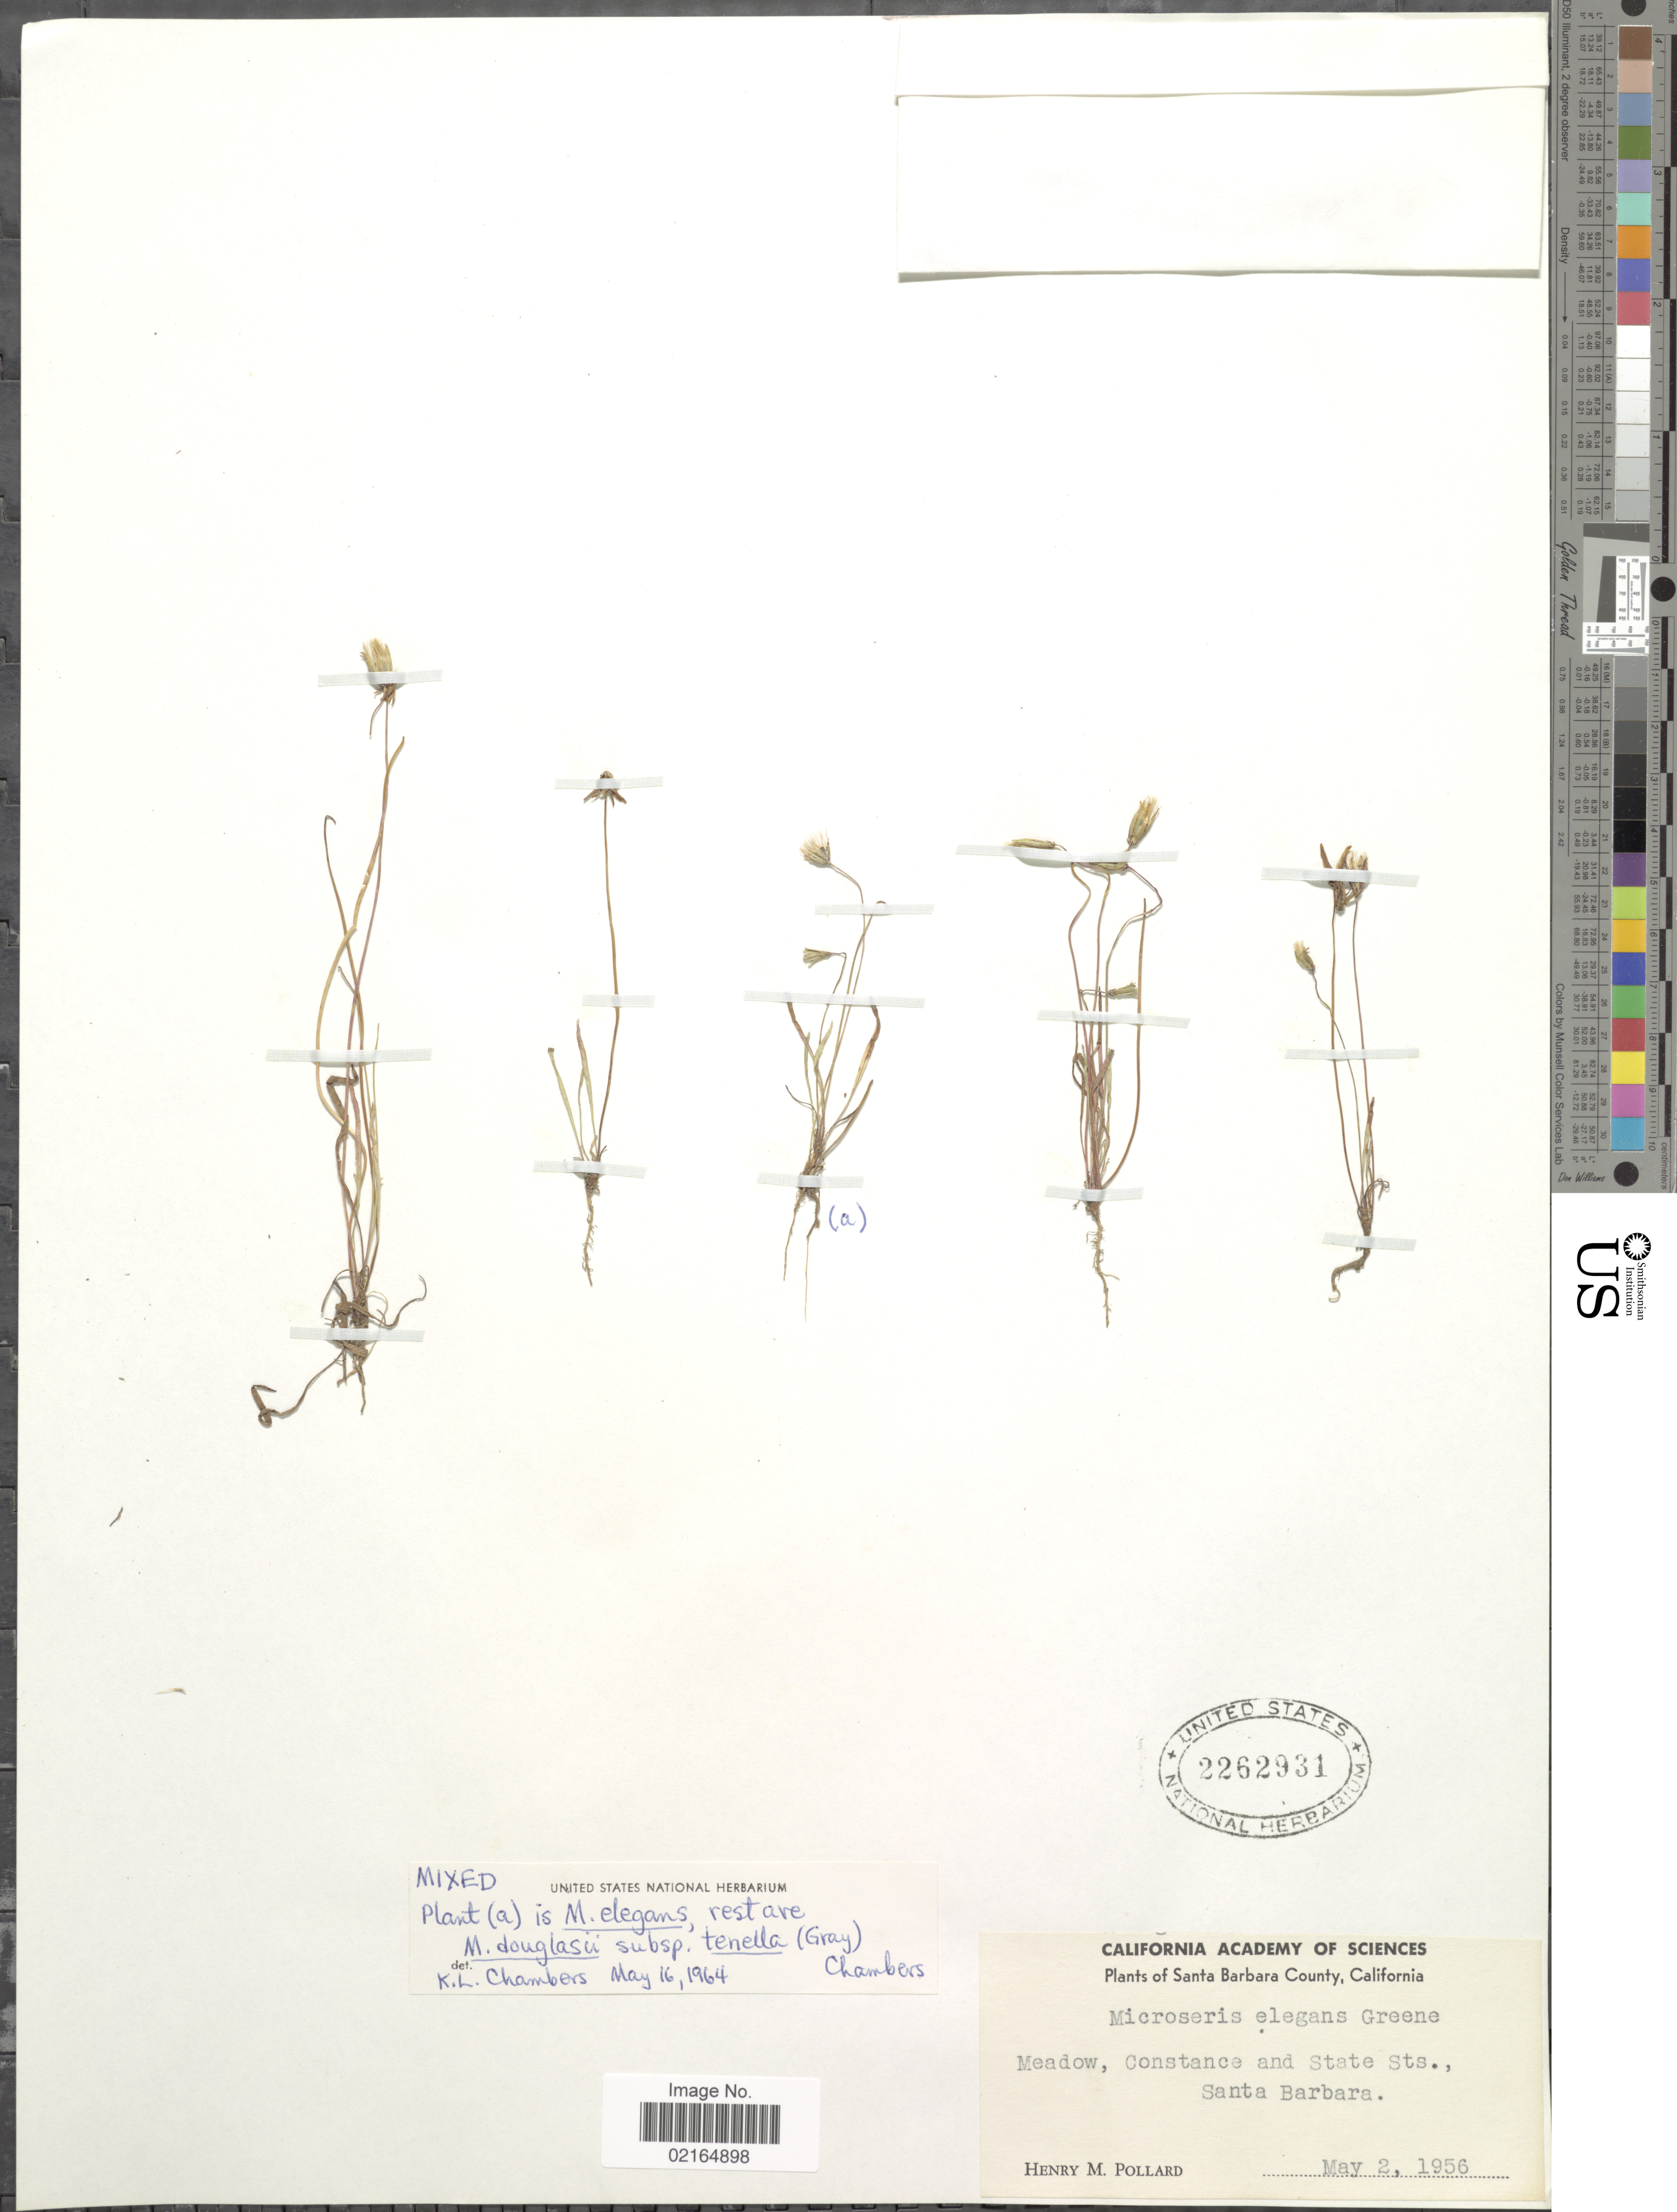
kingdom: Plantae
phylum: Tracheophyta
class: Magnoliopsida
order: Asterales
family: Asteraceae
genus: Microseris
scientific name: Microseris elegans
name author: Greene ex A. Gray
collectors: H. M. Pollard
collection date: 1956-05-02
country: United States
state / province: California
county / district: Santa Barbara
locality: Santa Barbara County, meadow, Constance and State Sts., Santa Barbara.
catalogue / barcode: US 2262931